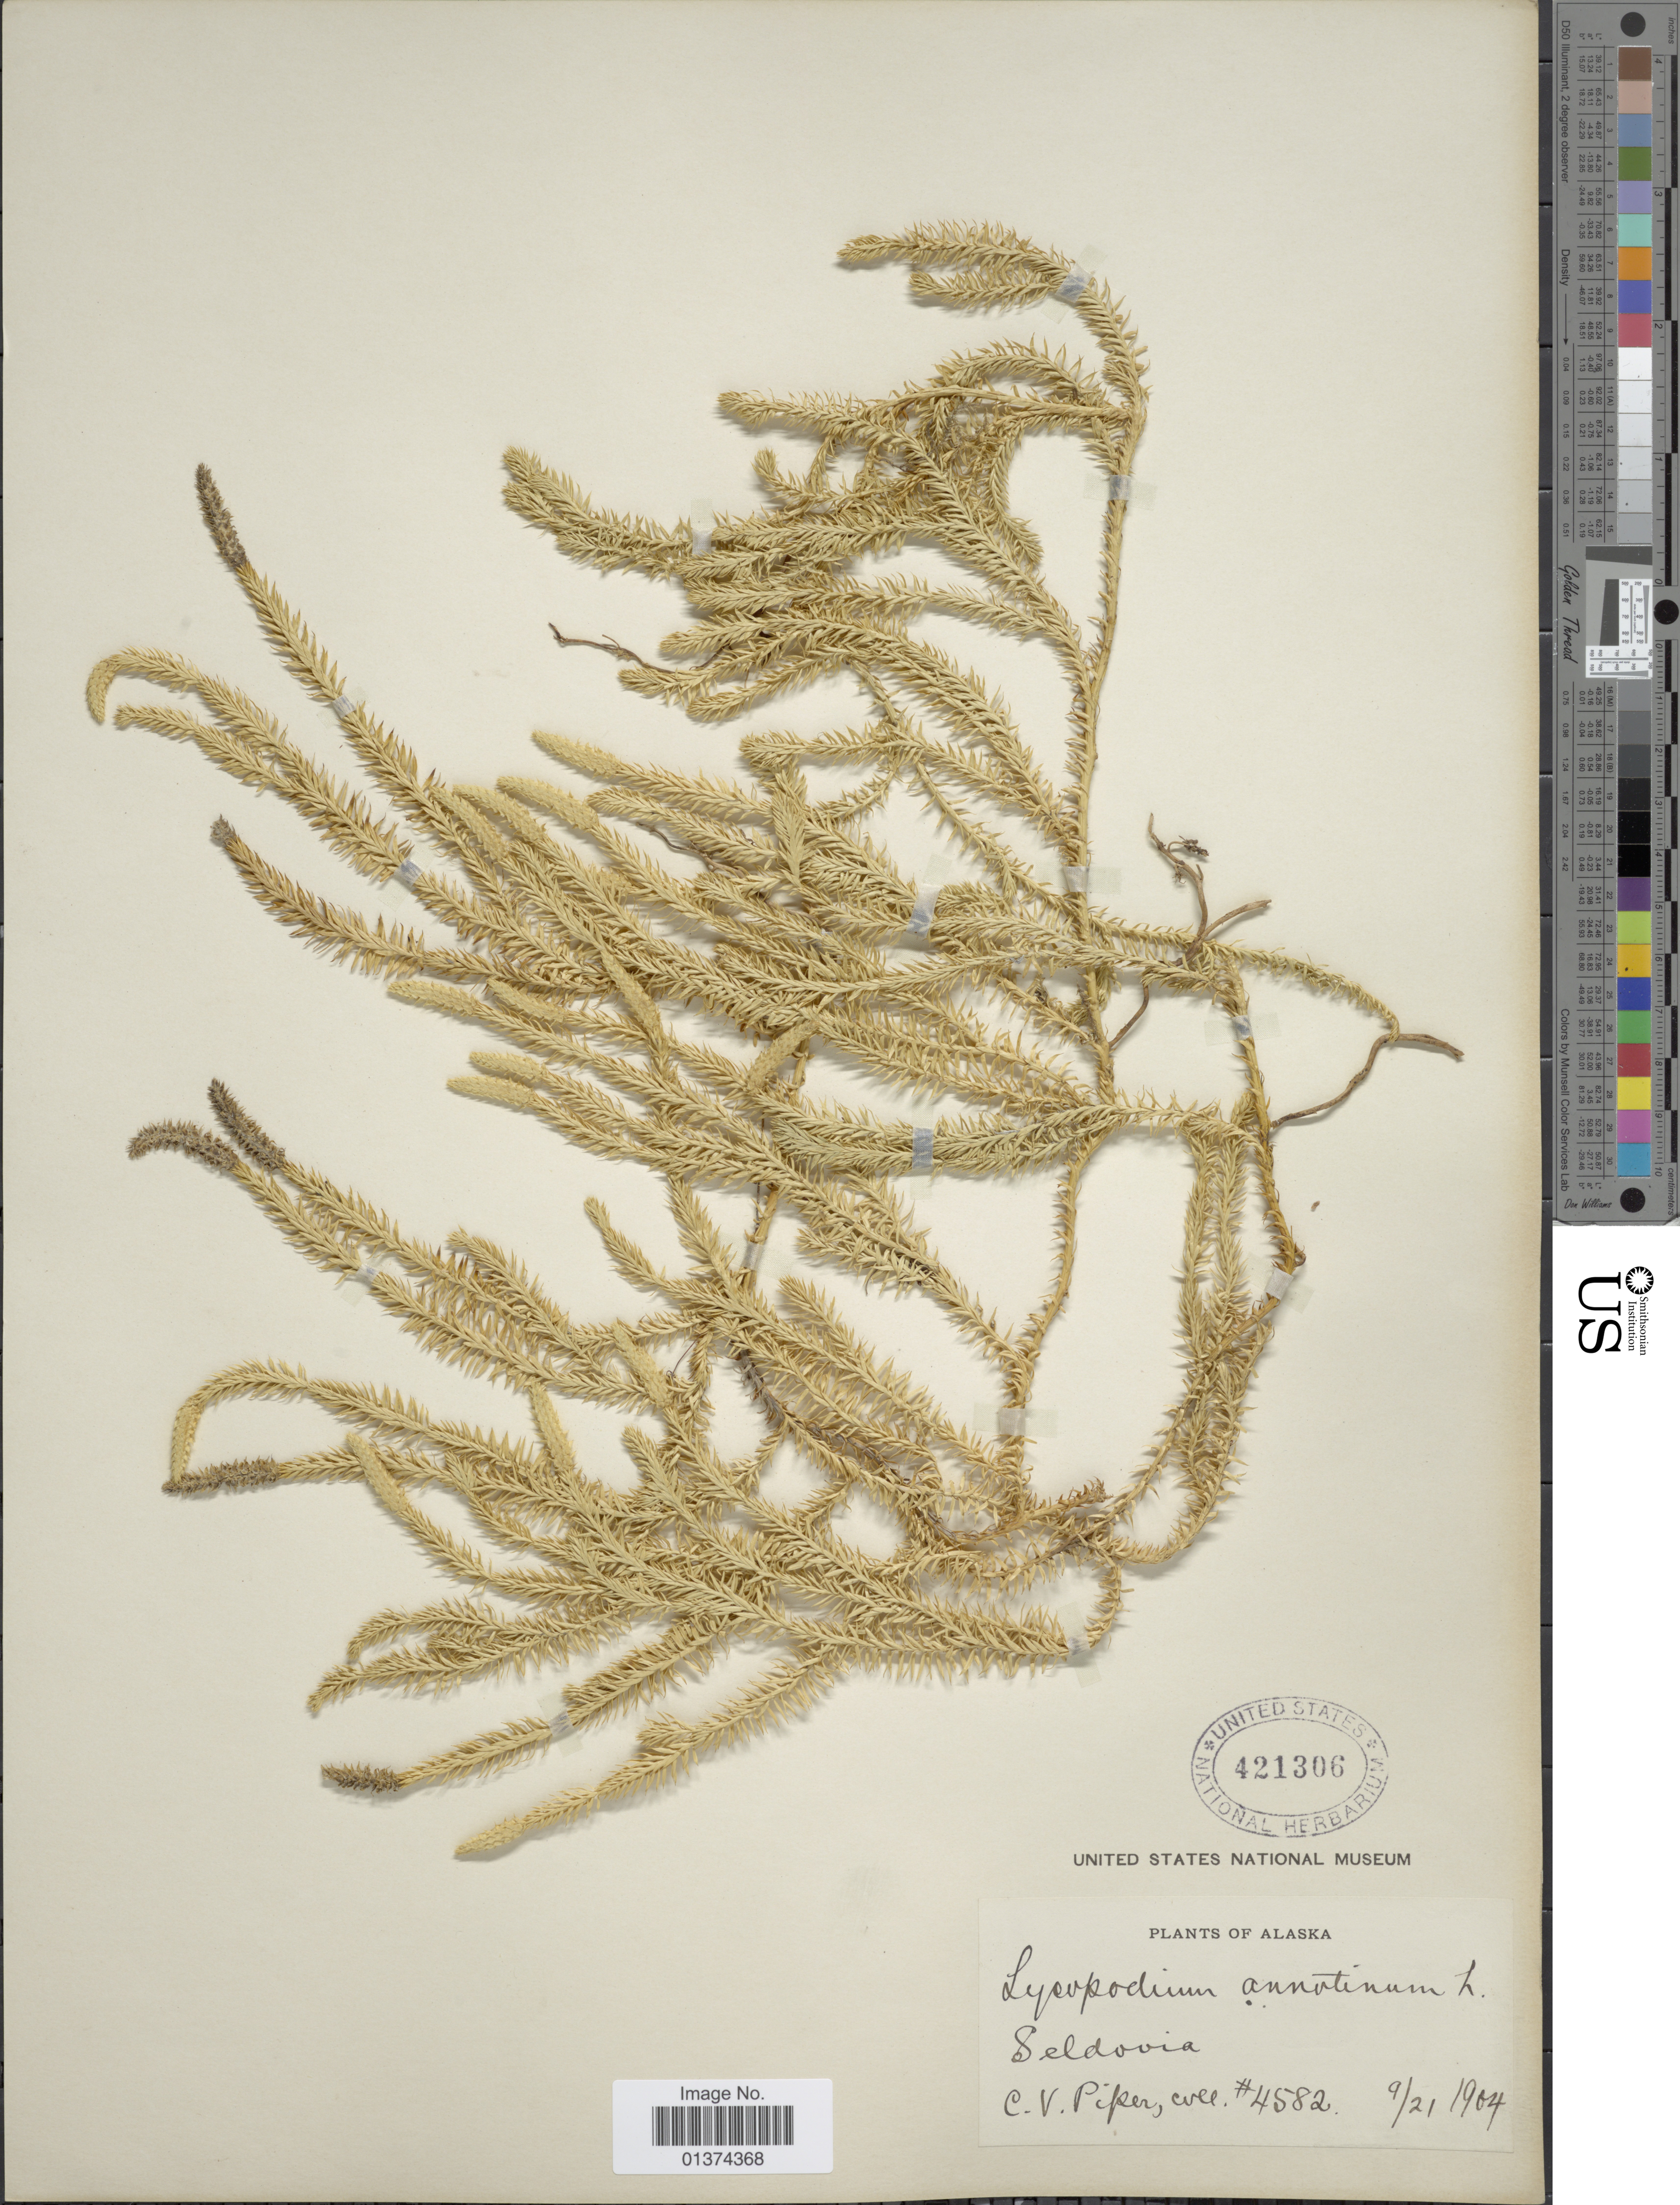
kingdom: Plantae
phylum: Tracheophyta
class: Lycopodiopsida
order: Lycopodiales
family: Lycopodiaceae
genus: Spinulum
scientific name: Spinulum annotinum subsp. annotinum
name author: (L.) A. Haines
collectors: C. V. Piper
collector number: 4582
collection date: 1904-09-21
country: United States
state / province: Alaska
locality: Seldovia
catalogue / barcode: US 421306